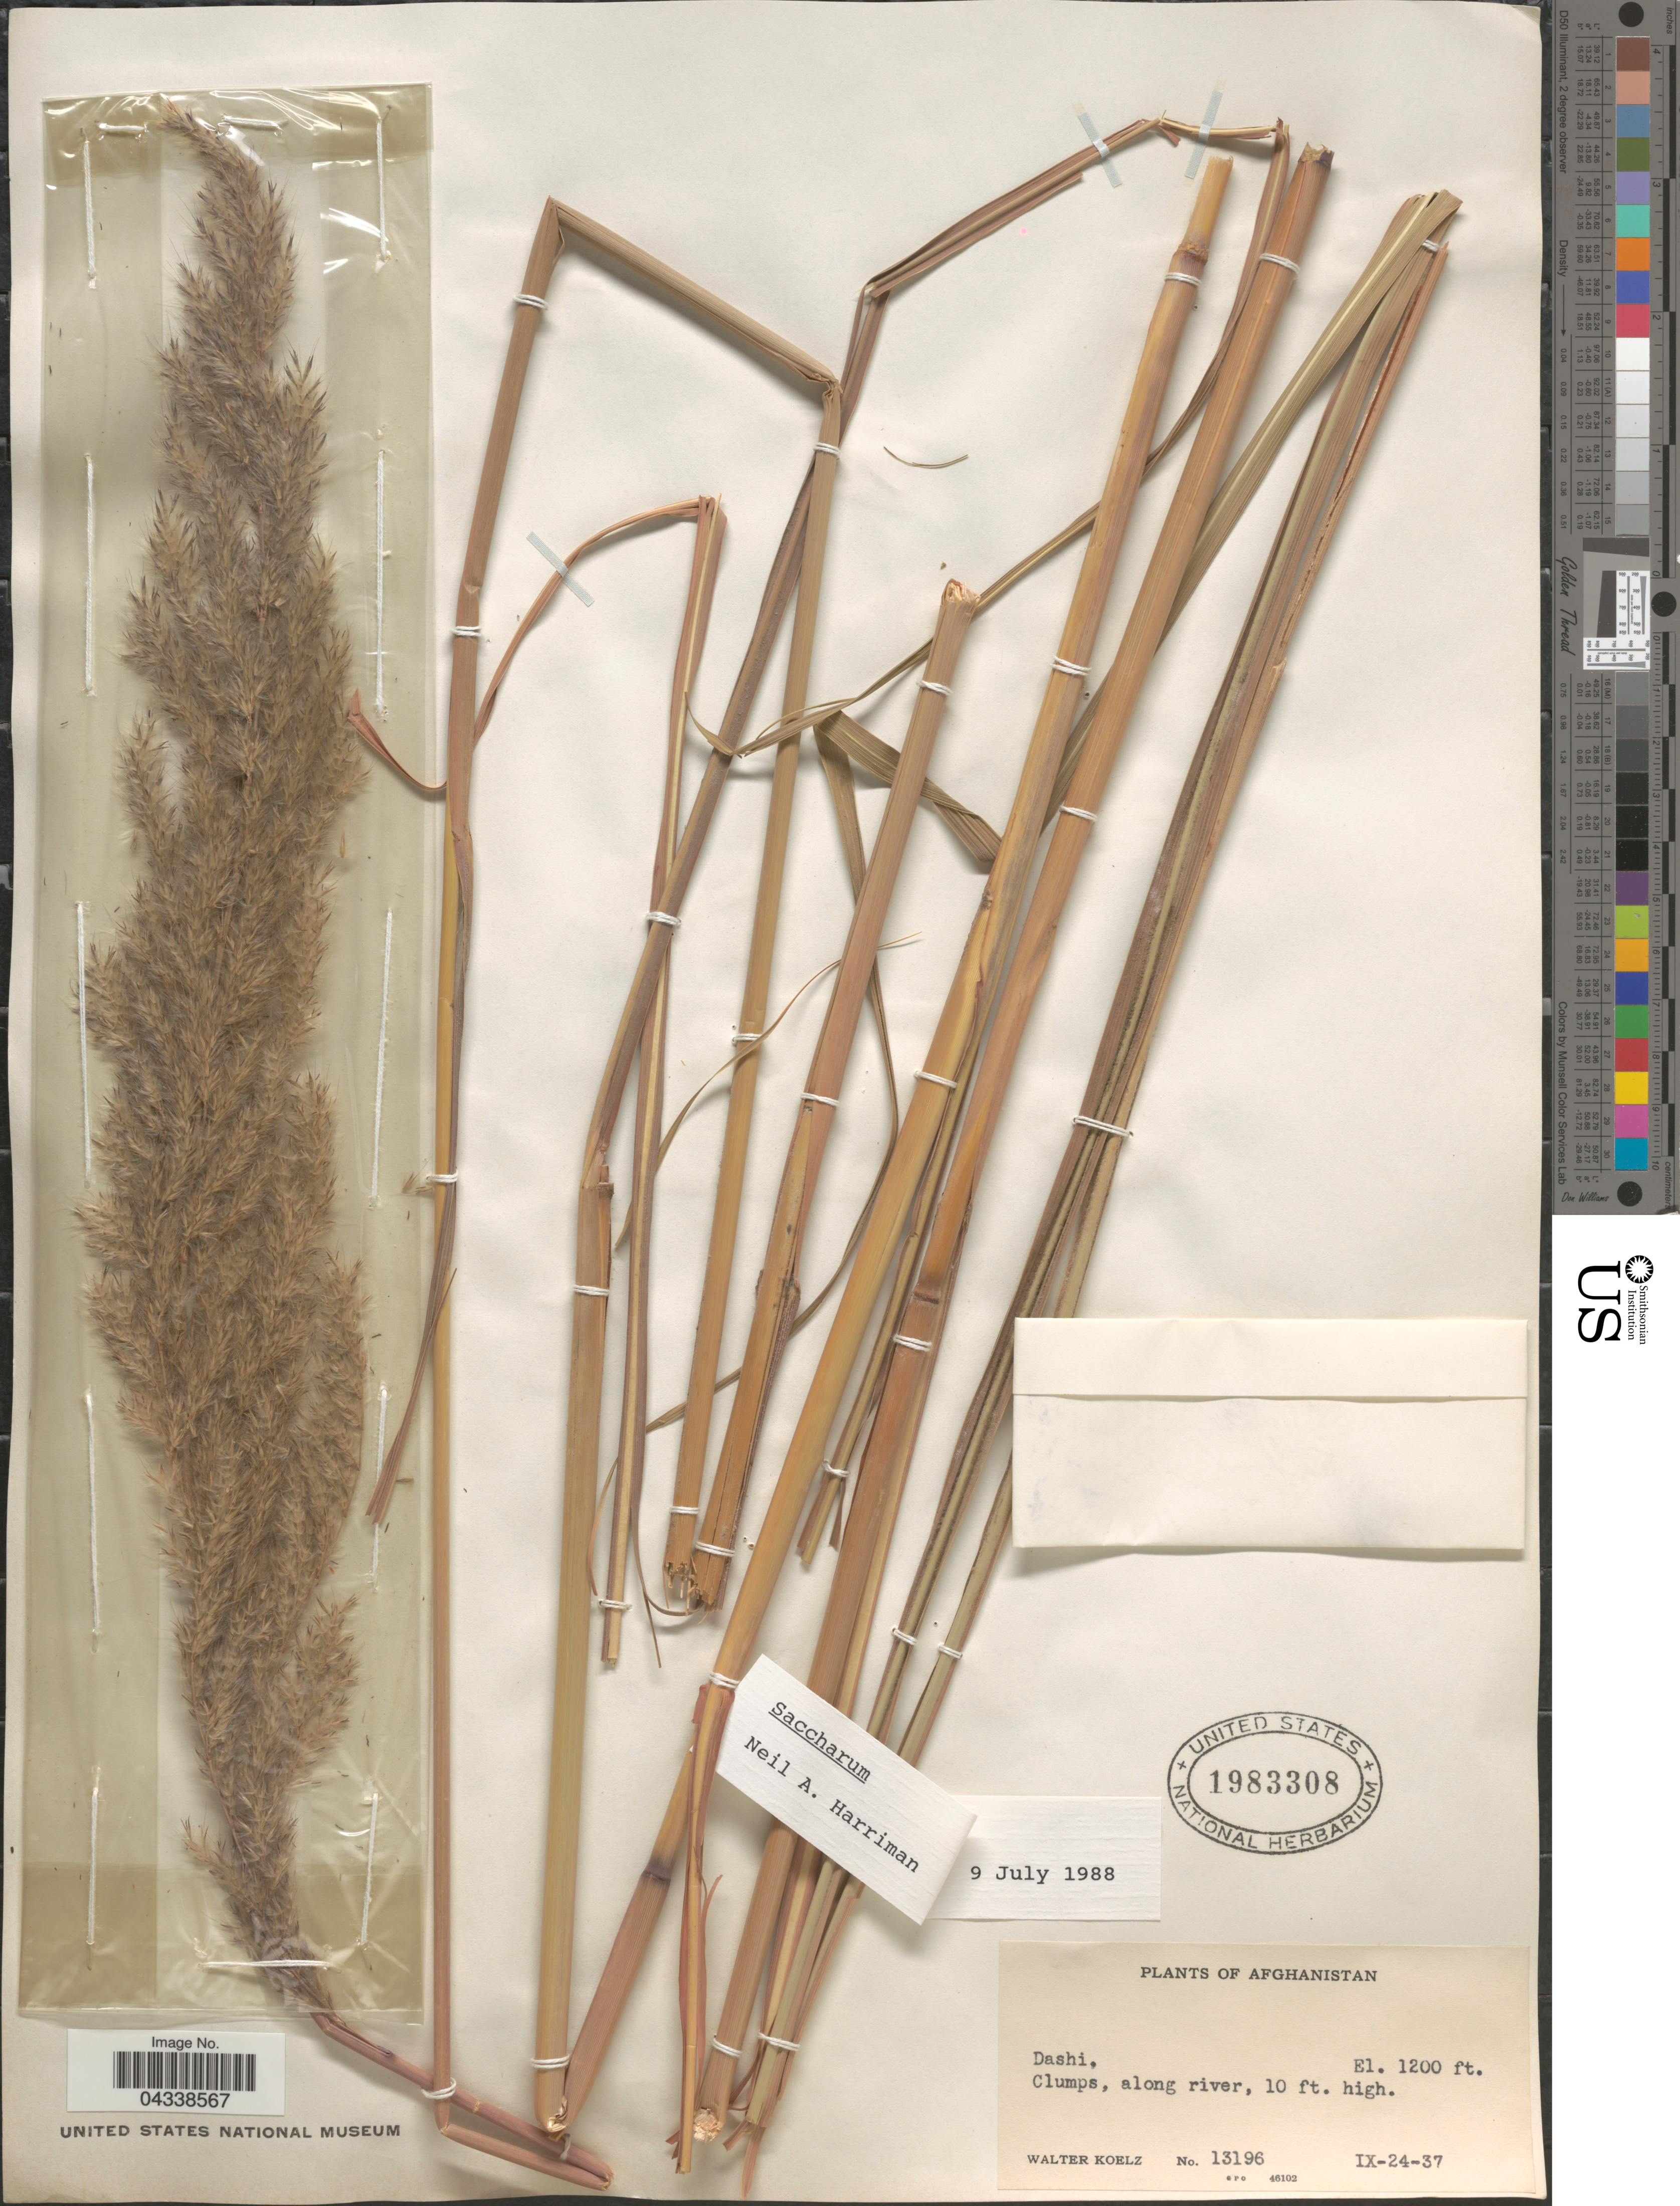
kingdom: Plantae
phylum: Tracheophyta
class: Liliopsida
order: Poales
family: Poaceae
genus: Saccharum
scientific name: Saccharum sp.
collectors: W. N. Koelz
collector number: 13196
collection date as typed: Transcribed d/m/y: 24/9/37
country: Afghanistan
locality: Dashi, along river.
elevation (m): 366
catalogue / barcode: US 1983308